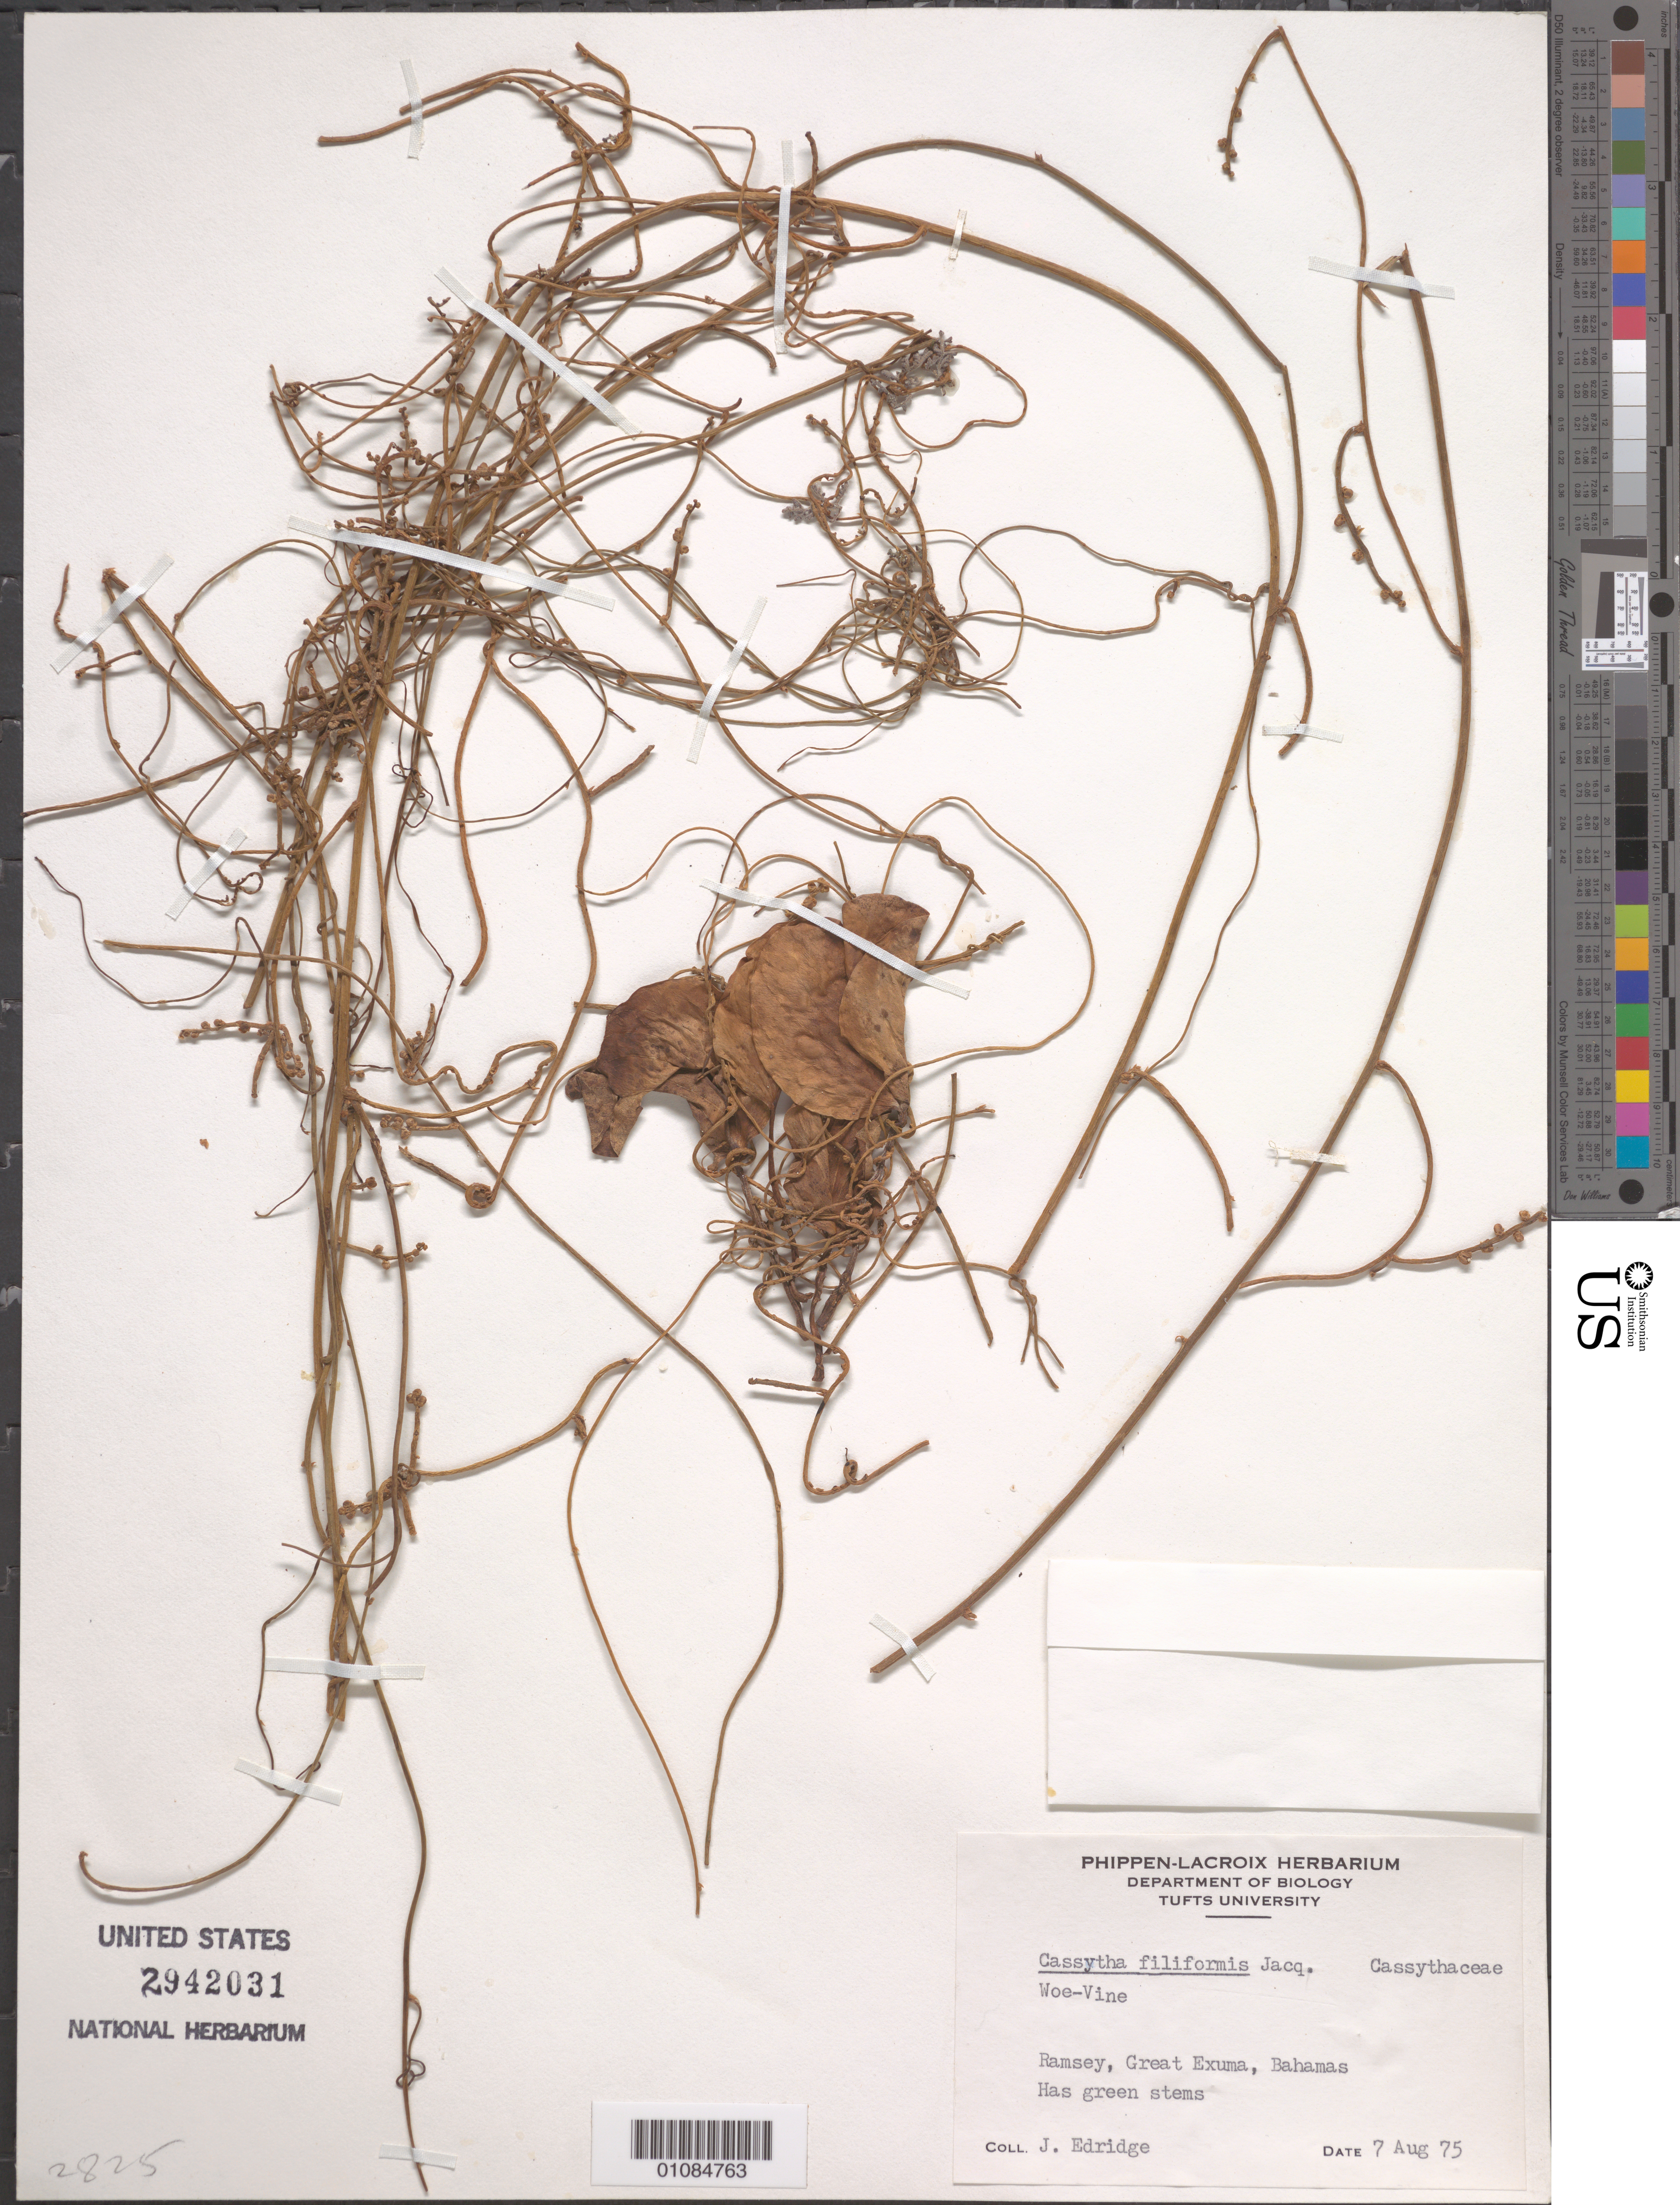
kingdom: Plantae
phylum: Tracheophyta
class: Magnoliopsida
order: Laurales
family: Lauraceae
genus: Cassytha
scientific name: Cassytha filiformis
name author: L.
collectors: J. Elridge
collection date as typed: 07 Aug 1975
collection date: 1975-08-07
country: Bahamas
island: Great Exuma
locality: Ramsey, Great Exuma, Bahamas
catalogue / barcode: US 2942031